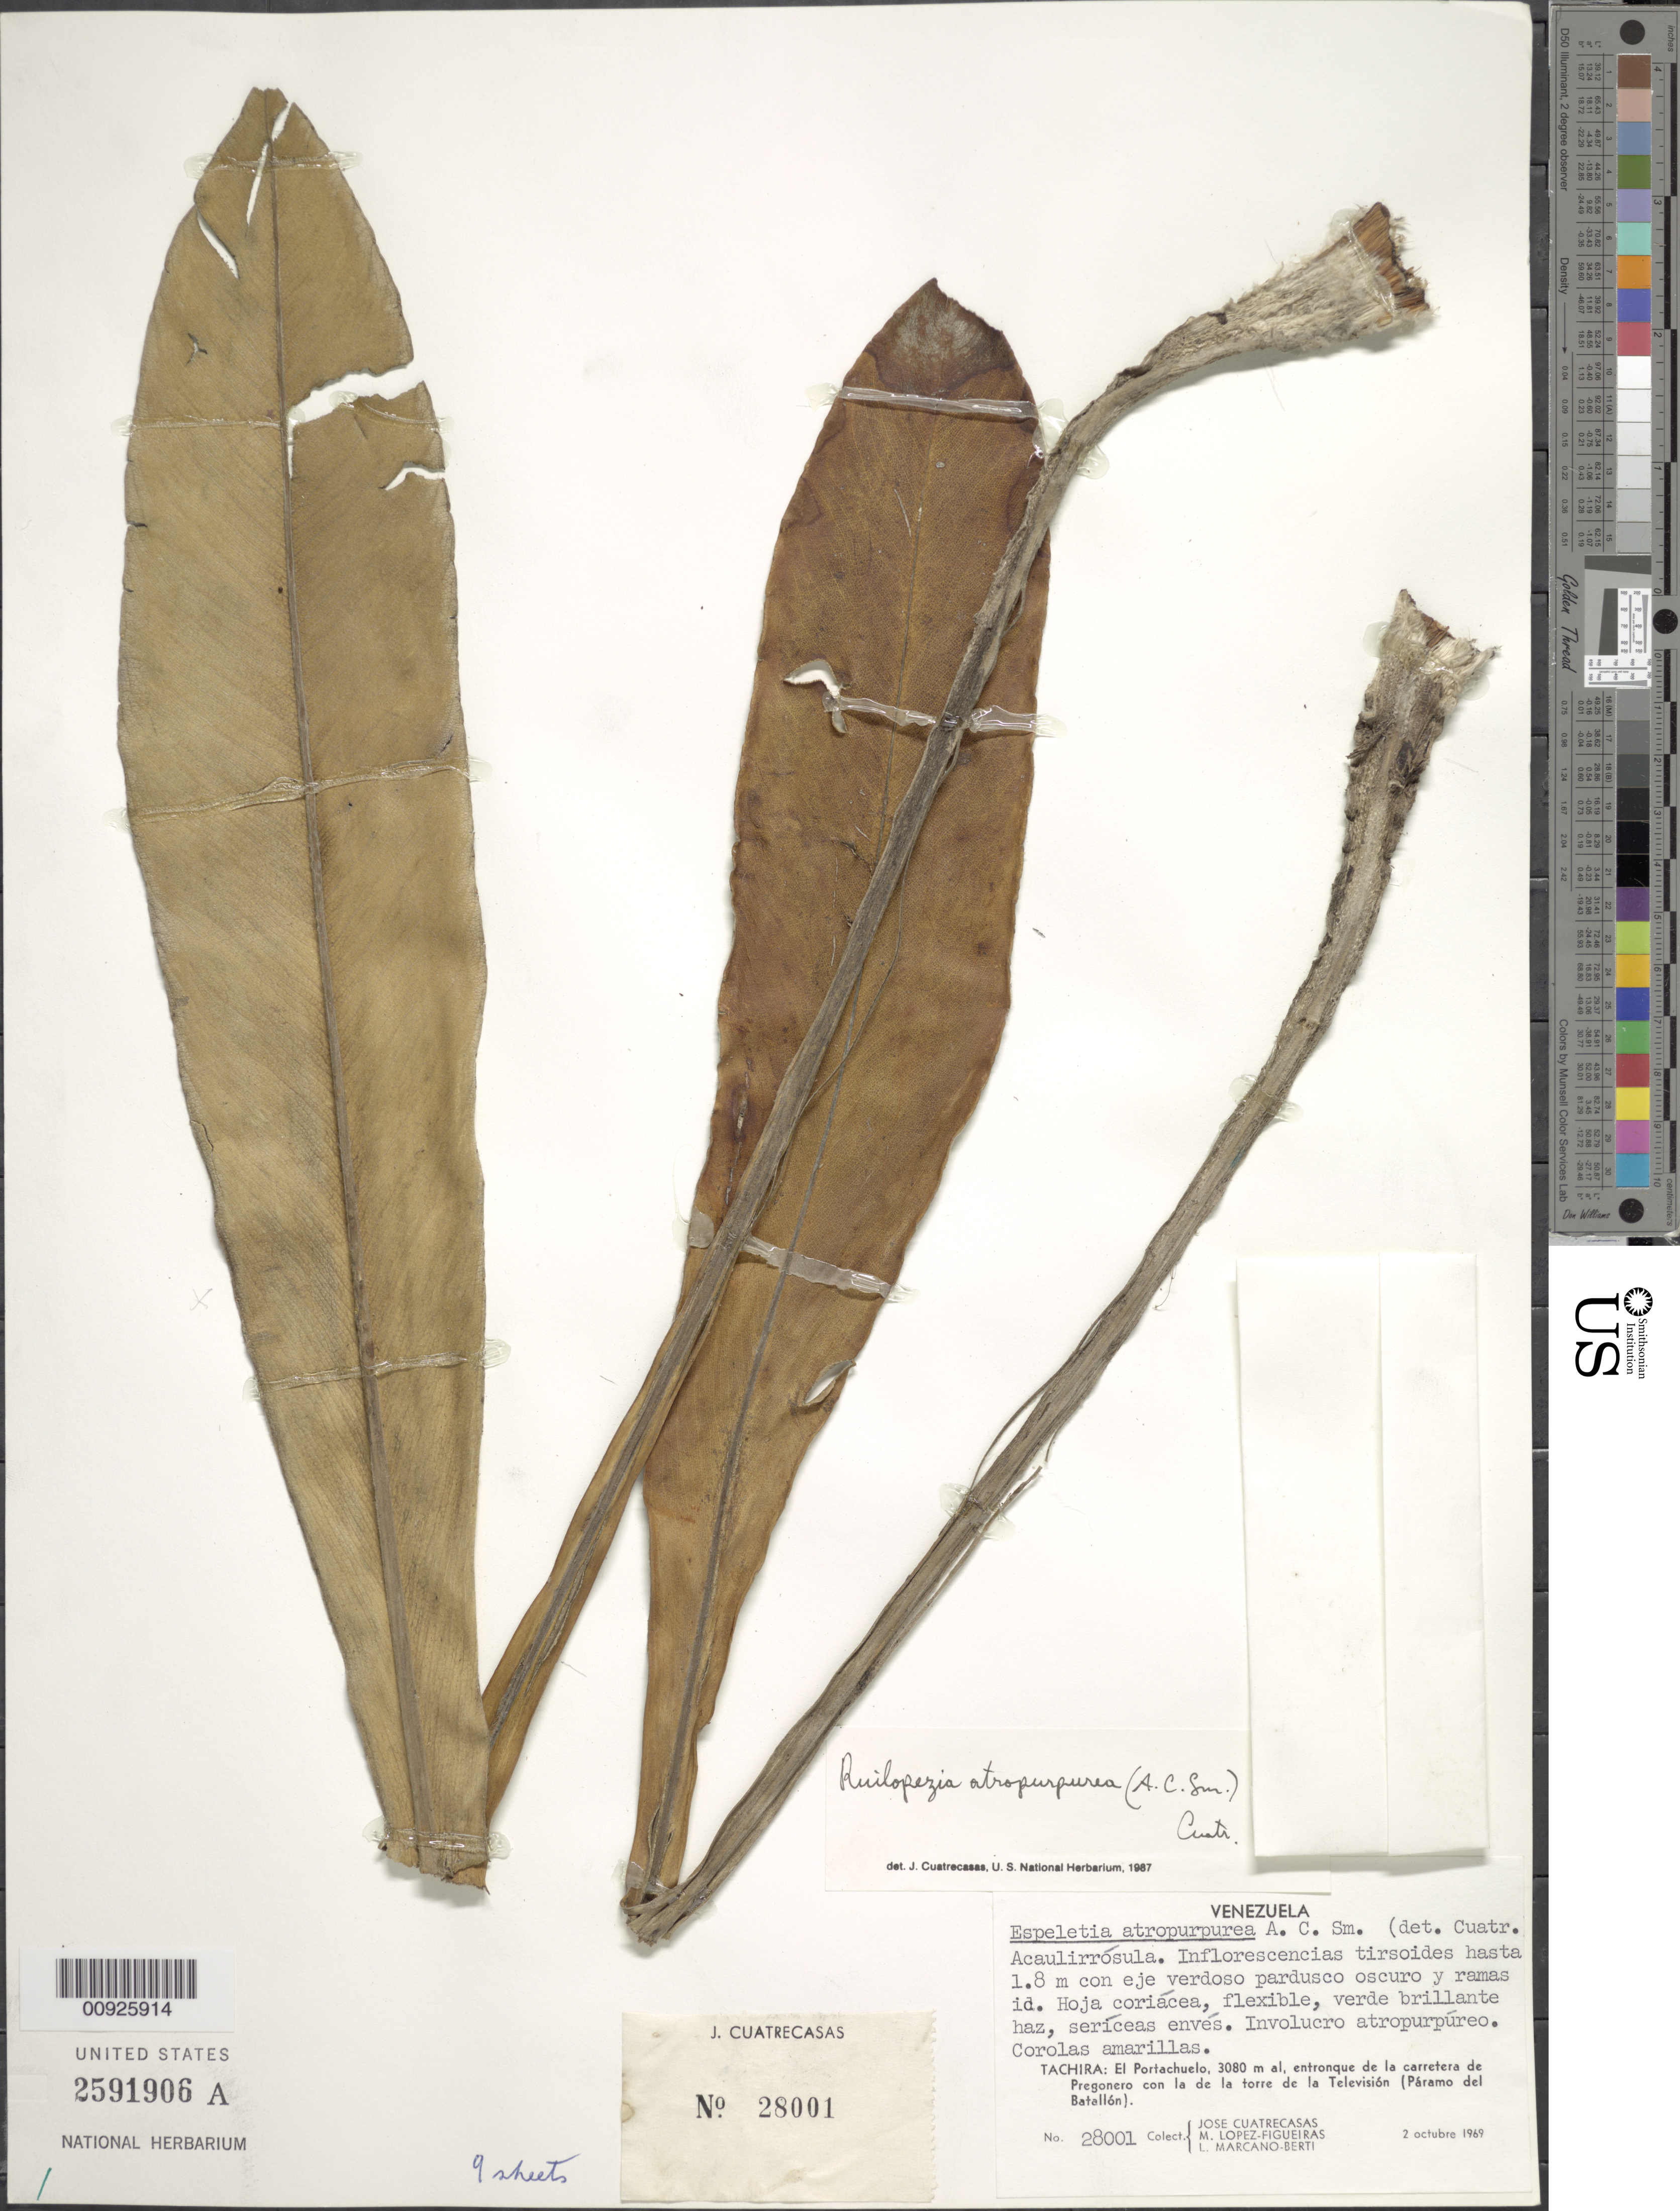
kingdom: Plantae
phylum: Tracheophyta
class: Magnoliopsida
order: Asterales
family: Asteraceae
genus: Ruilopezia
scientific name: Ruilopezia atropurpurea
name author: (A.C. Sm.) Cuatrec.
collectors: J. Cuatrecasas, M. López Figueiras & L. Marcano-Berti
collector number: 28001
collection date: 1969-10-02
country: Venezuela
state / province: Táchira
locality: P. del Batallón. El Portachuelo, entronque de la carretera de Pregonero con la de la Torre de Televisión.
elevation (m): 3080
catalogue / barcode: US 2591906A